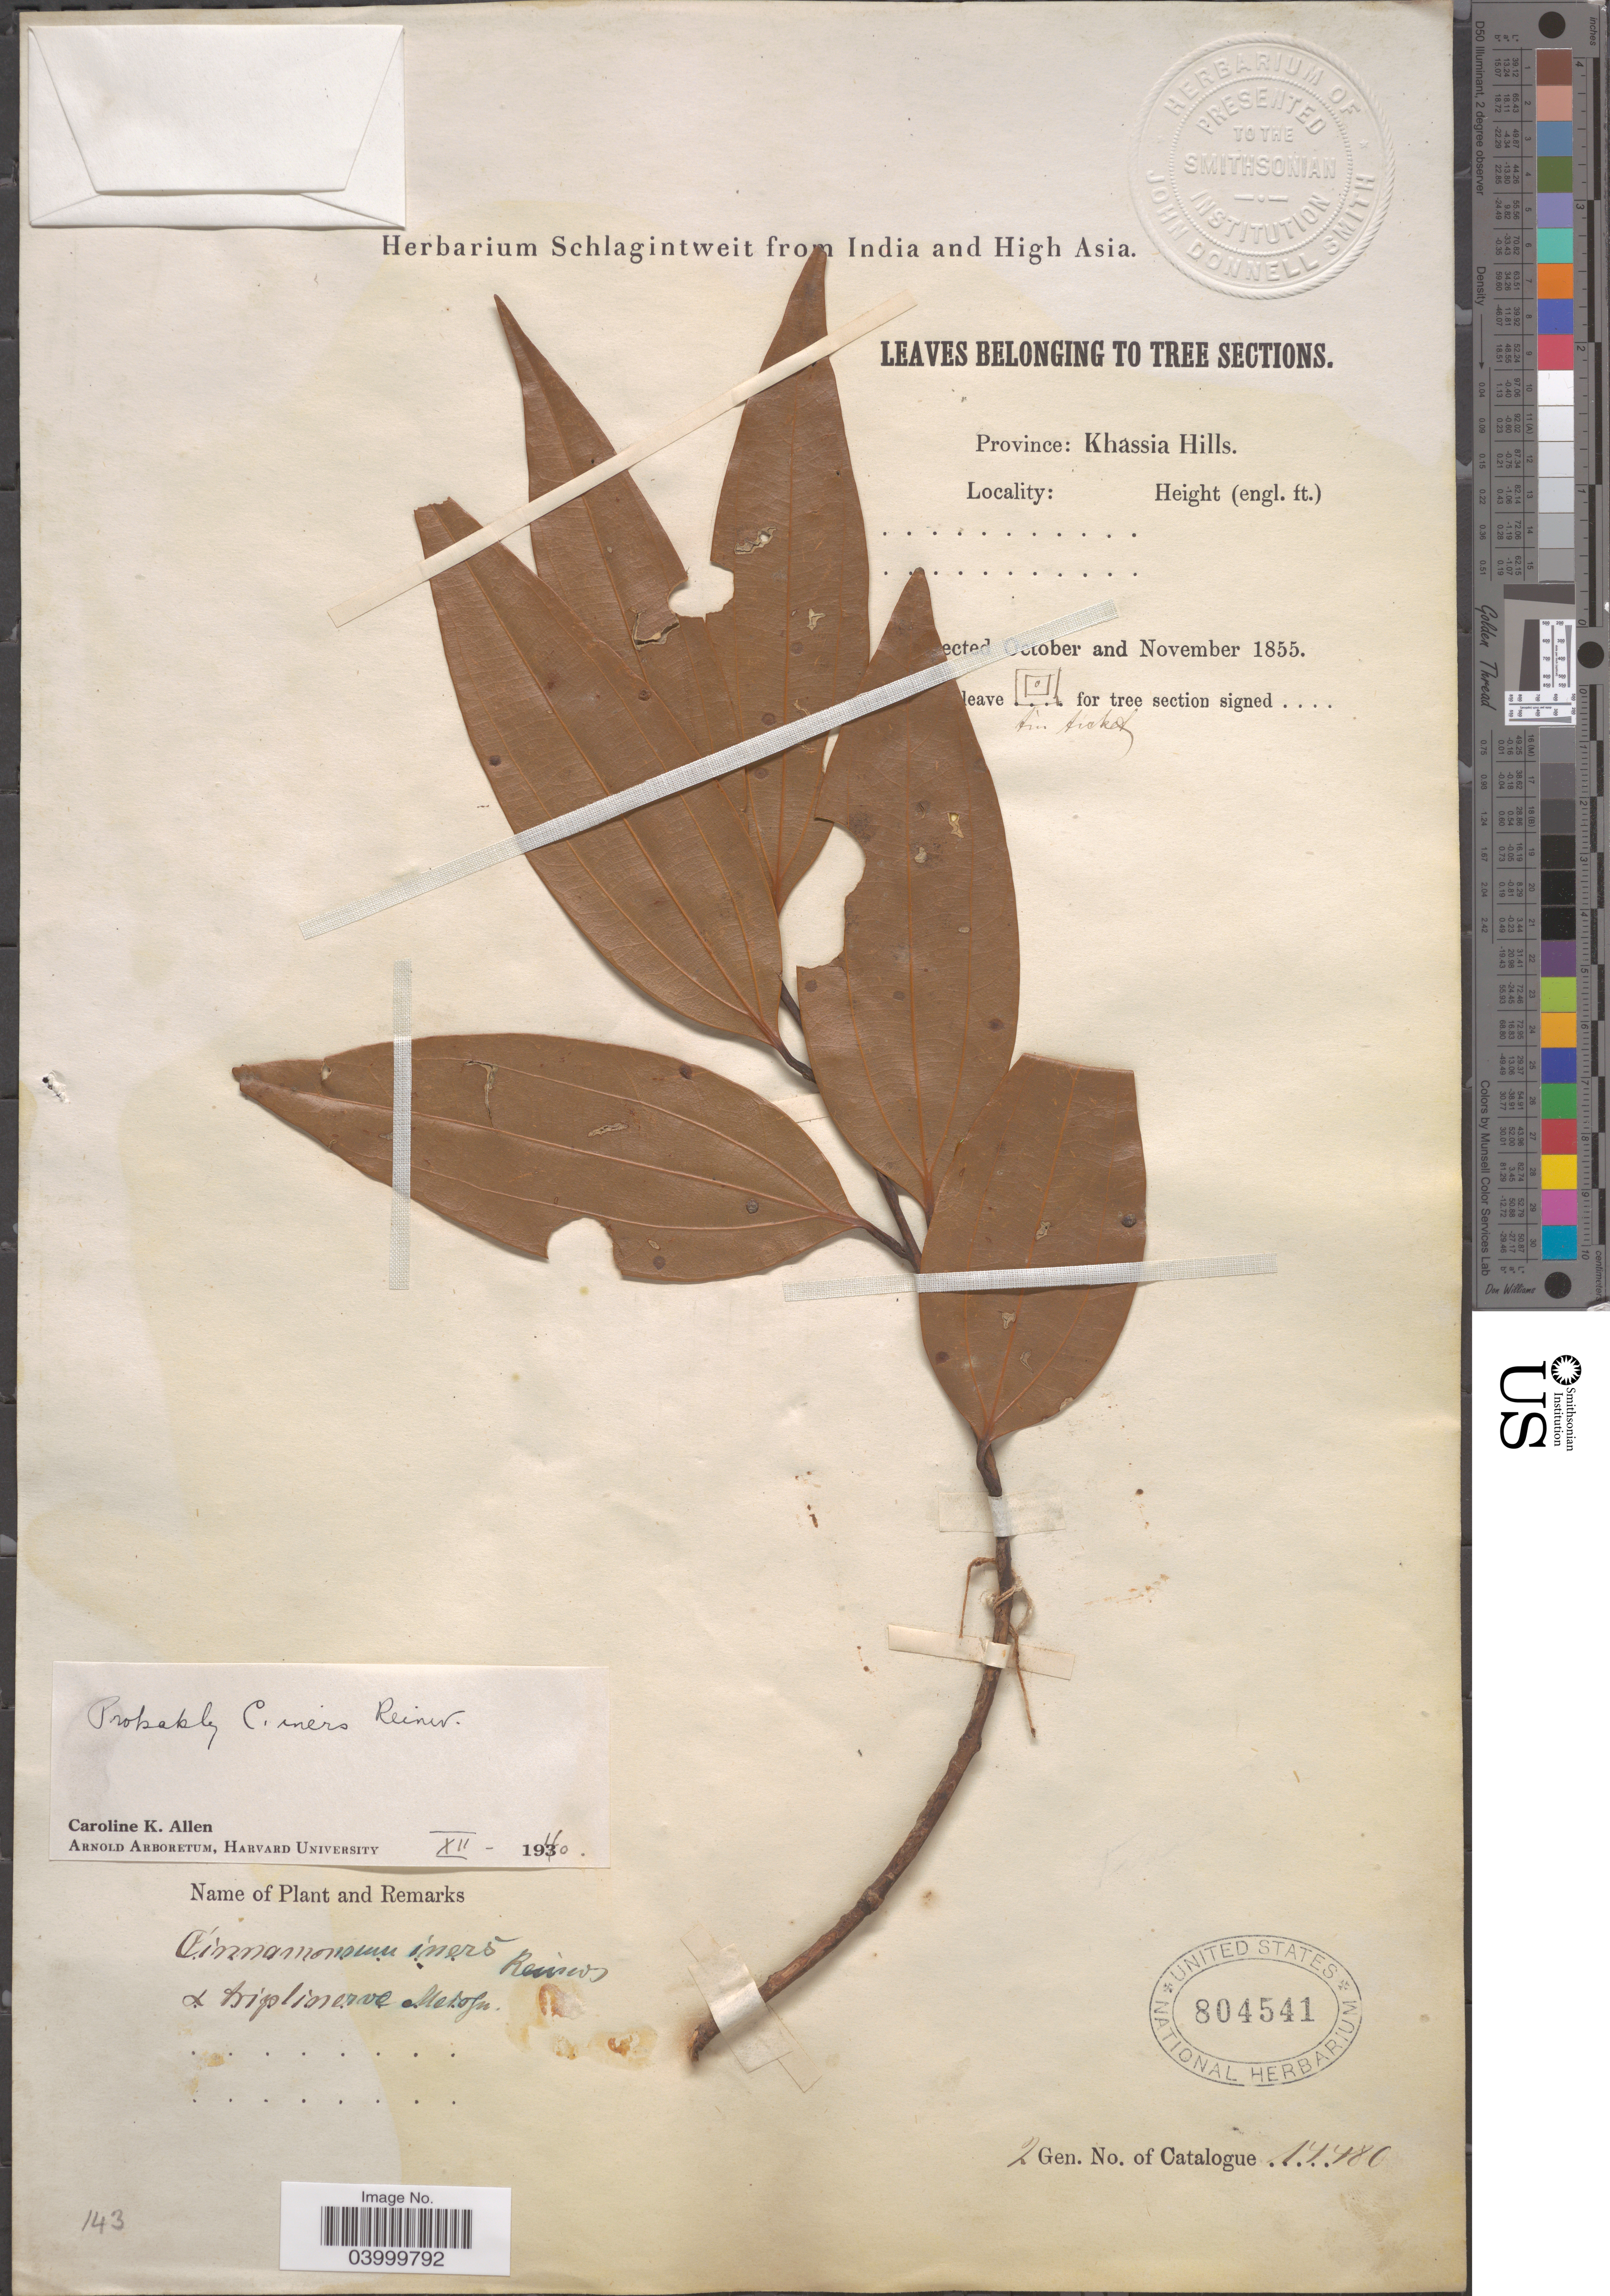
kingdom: Plantae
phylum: Tracheophyta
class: Magnoliopsida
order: Laurales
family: Lauraceae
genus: Cinnamomum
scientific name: Cinnamomum iners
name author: Reinw. ex Blume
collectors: ex herb. Schlagintweit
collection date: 1855-10/1855-11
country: India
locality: Province: Khassia Hills.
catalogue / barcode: US 804541